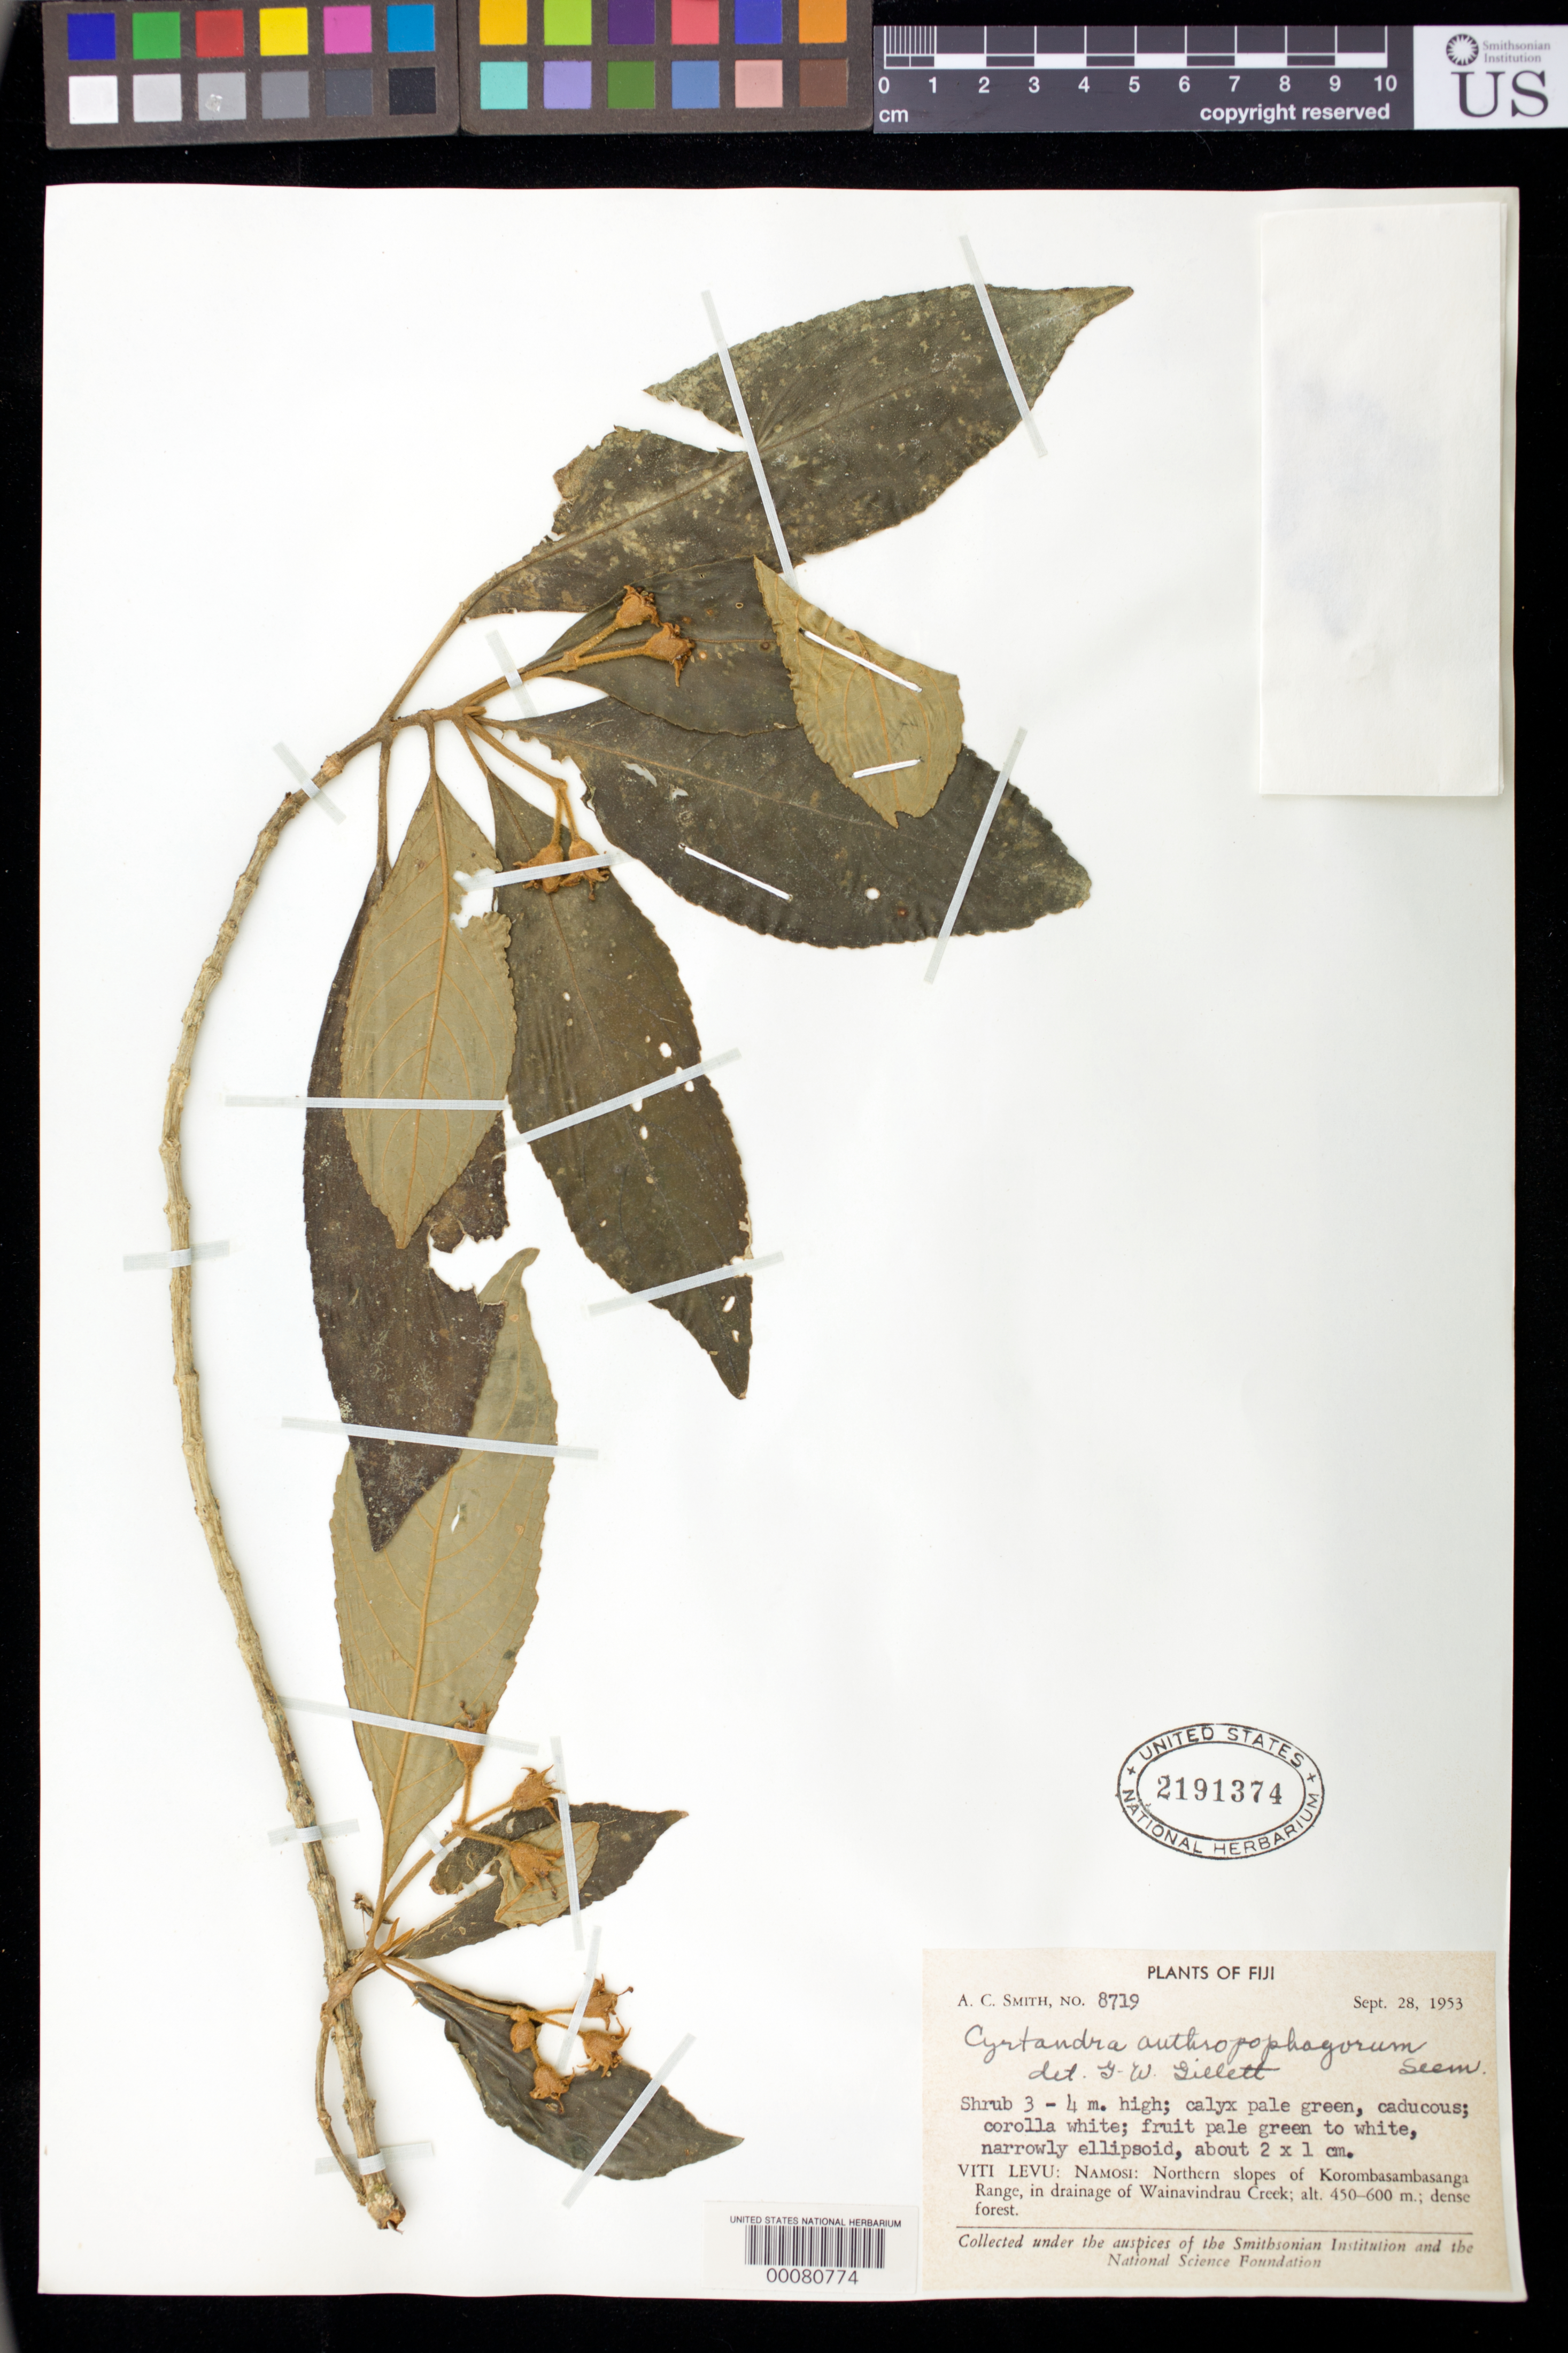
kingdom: Plantae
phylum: Tracheophyta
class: Magnoliopsida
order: Lamiales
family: Gesneriaceae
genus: Cyrtandra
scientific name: Cyrtandra anthropophagorum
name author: Seem. ex A. Gray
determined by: Gillett, G. W.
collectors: A. C. Smith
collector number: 8719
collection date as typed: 28 Sep 1953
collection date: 1953-09-28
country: Fiji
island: Viti Levu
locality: Namosi, northern slopes of korombasambasanga range, in drainage of wainavindrau creek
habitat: Dense forest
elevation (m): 450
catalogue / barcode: US 2191374